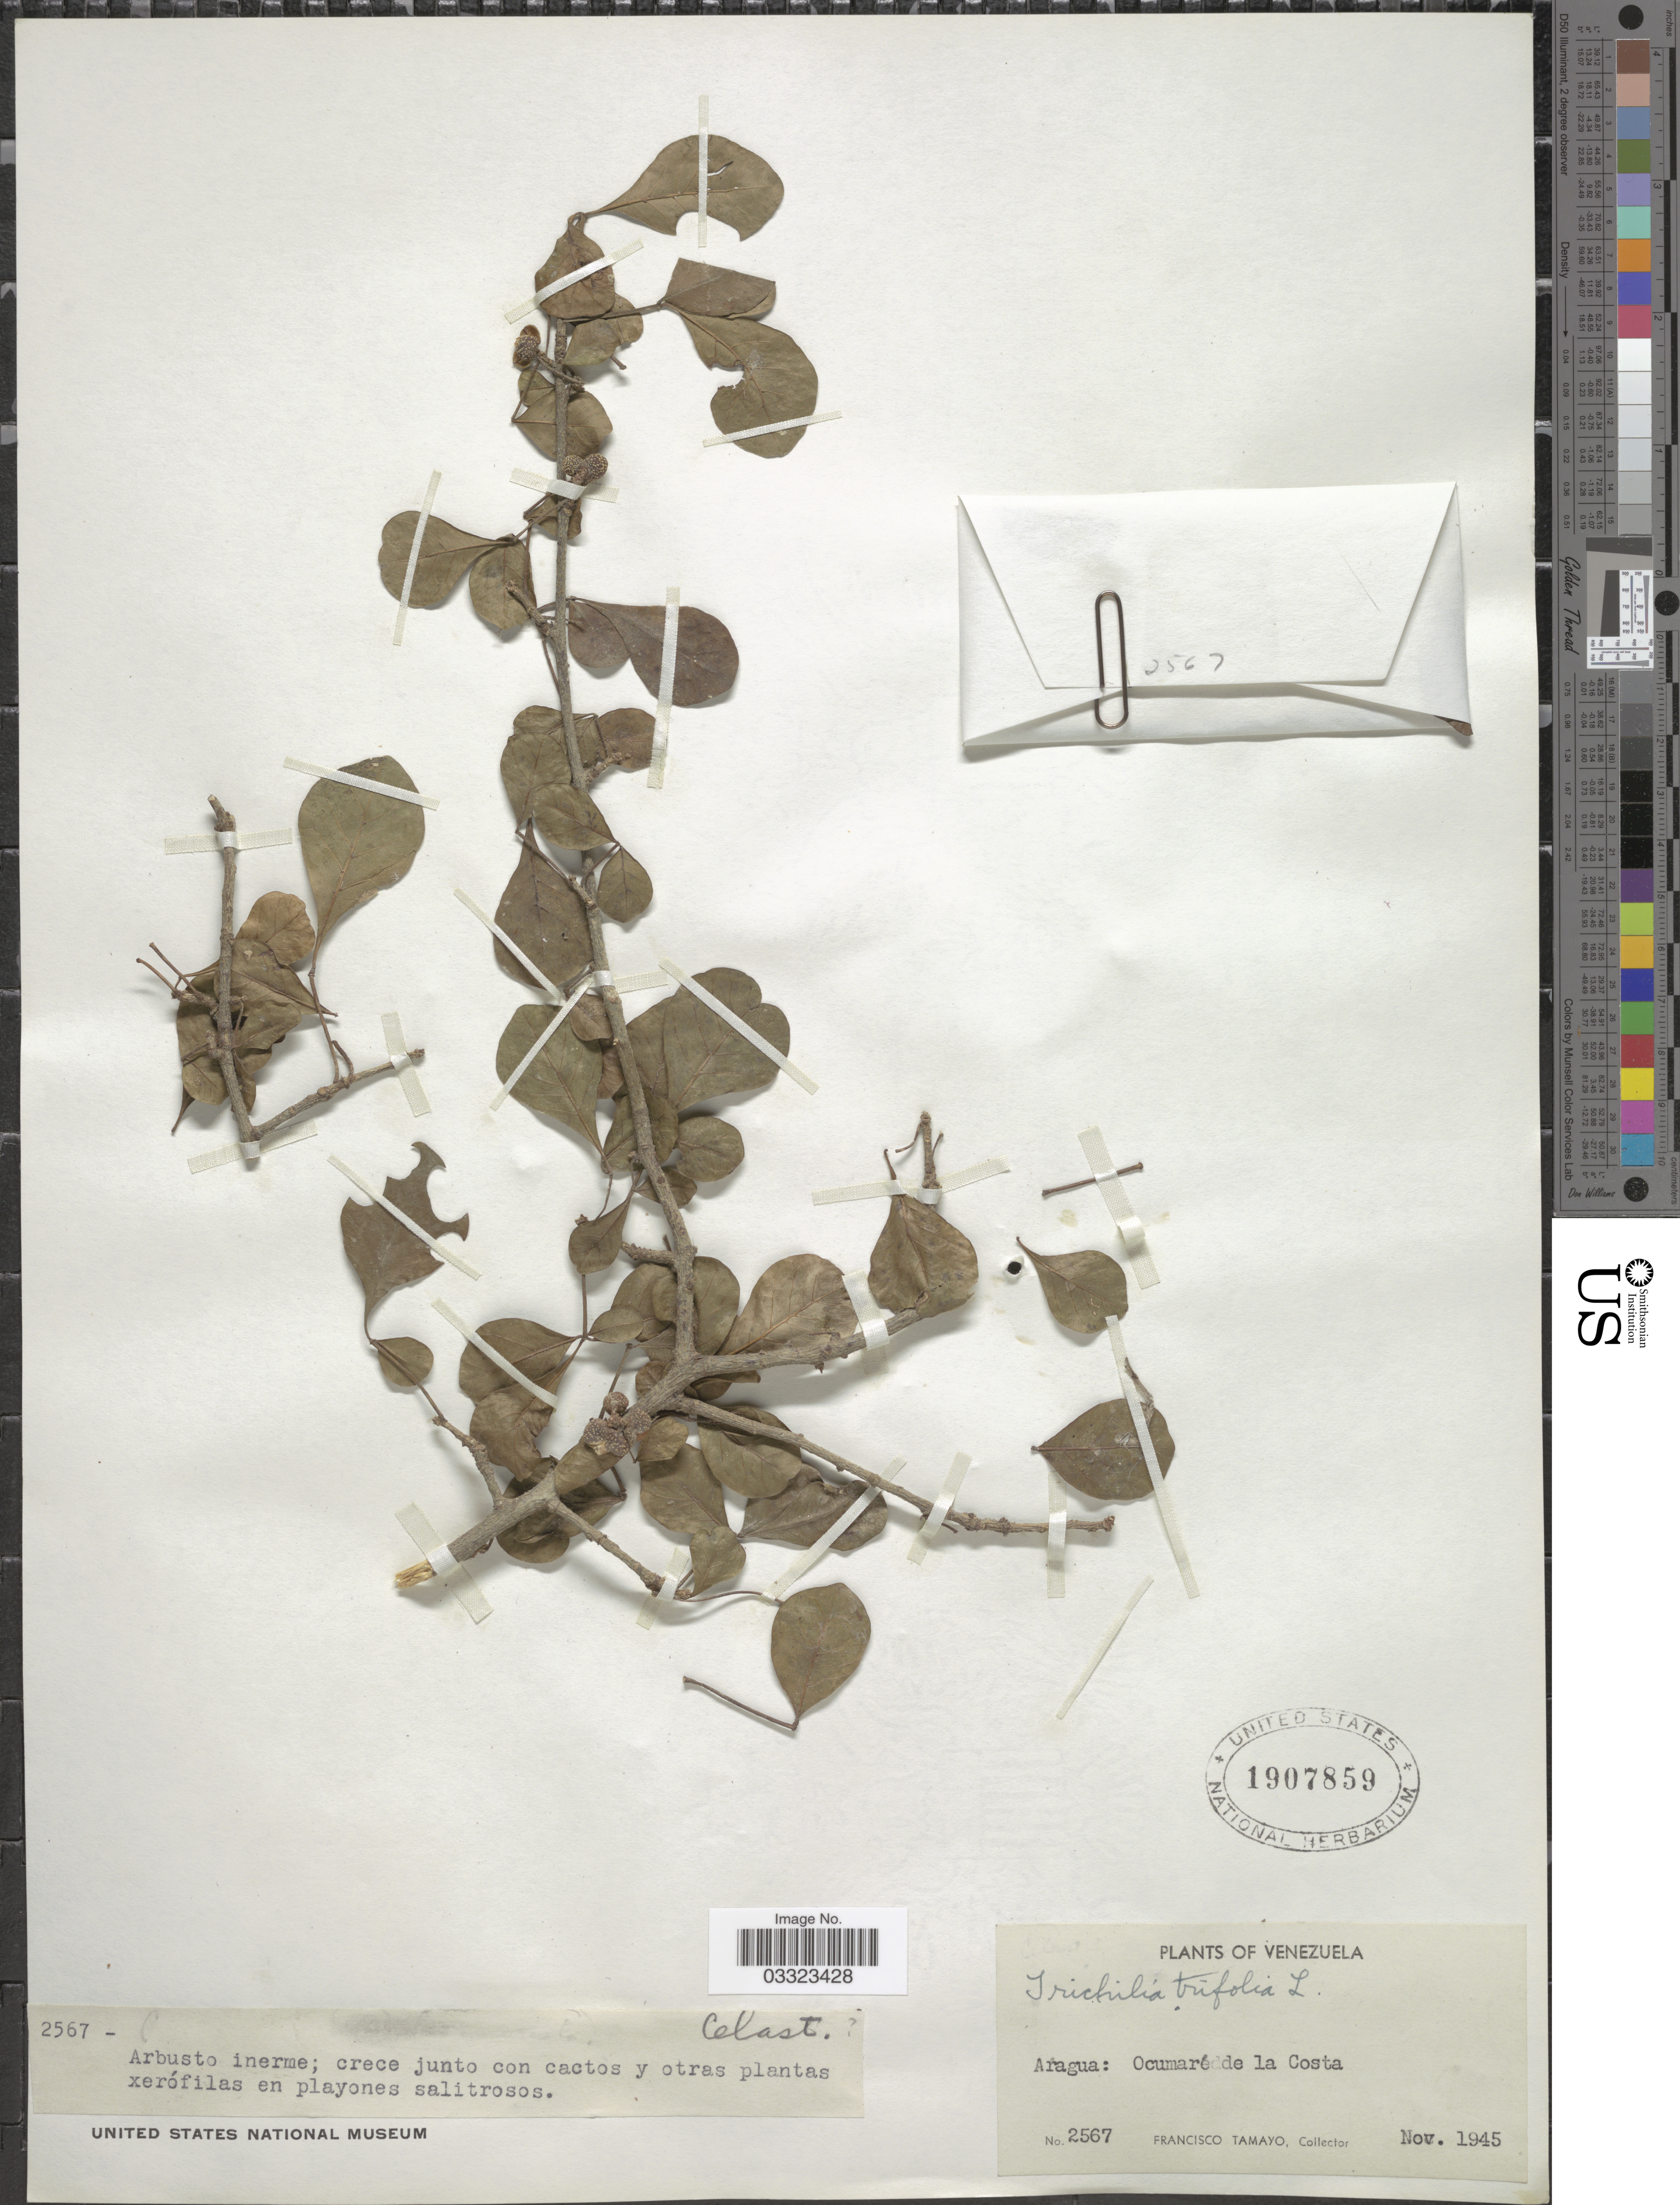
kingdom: Plantae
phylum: Tracheophyta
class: Magnoliopsida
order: Sapindales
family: Meliaceae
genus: Trichilia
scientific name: Trichilia trifolia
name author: L.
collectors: F. Tamayo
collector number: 2567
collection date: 1945-11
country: Venezuela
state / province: Aragua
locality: Ocumaré de la Costa.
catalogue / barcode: US 1907859